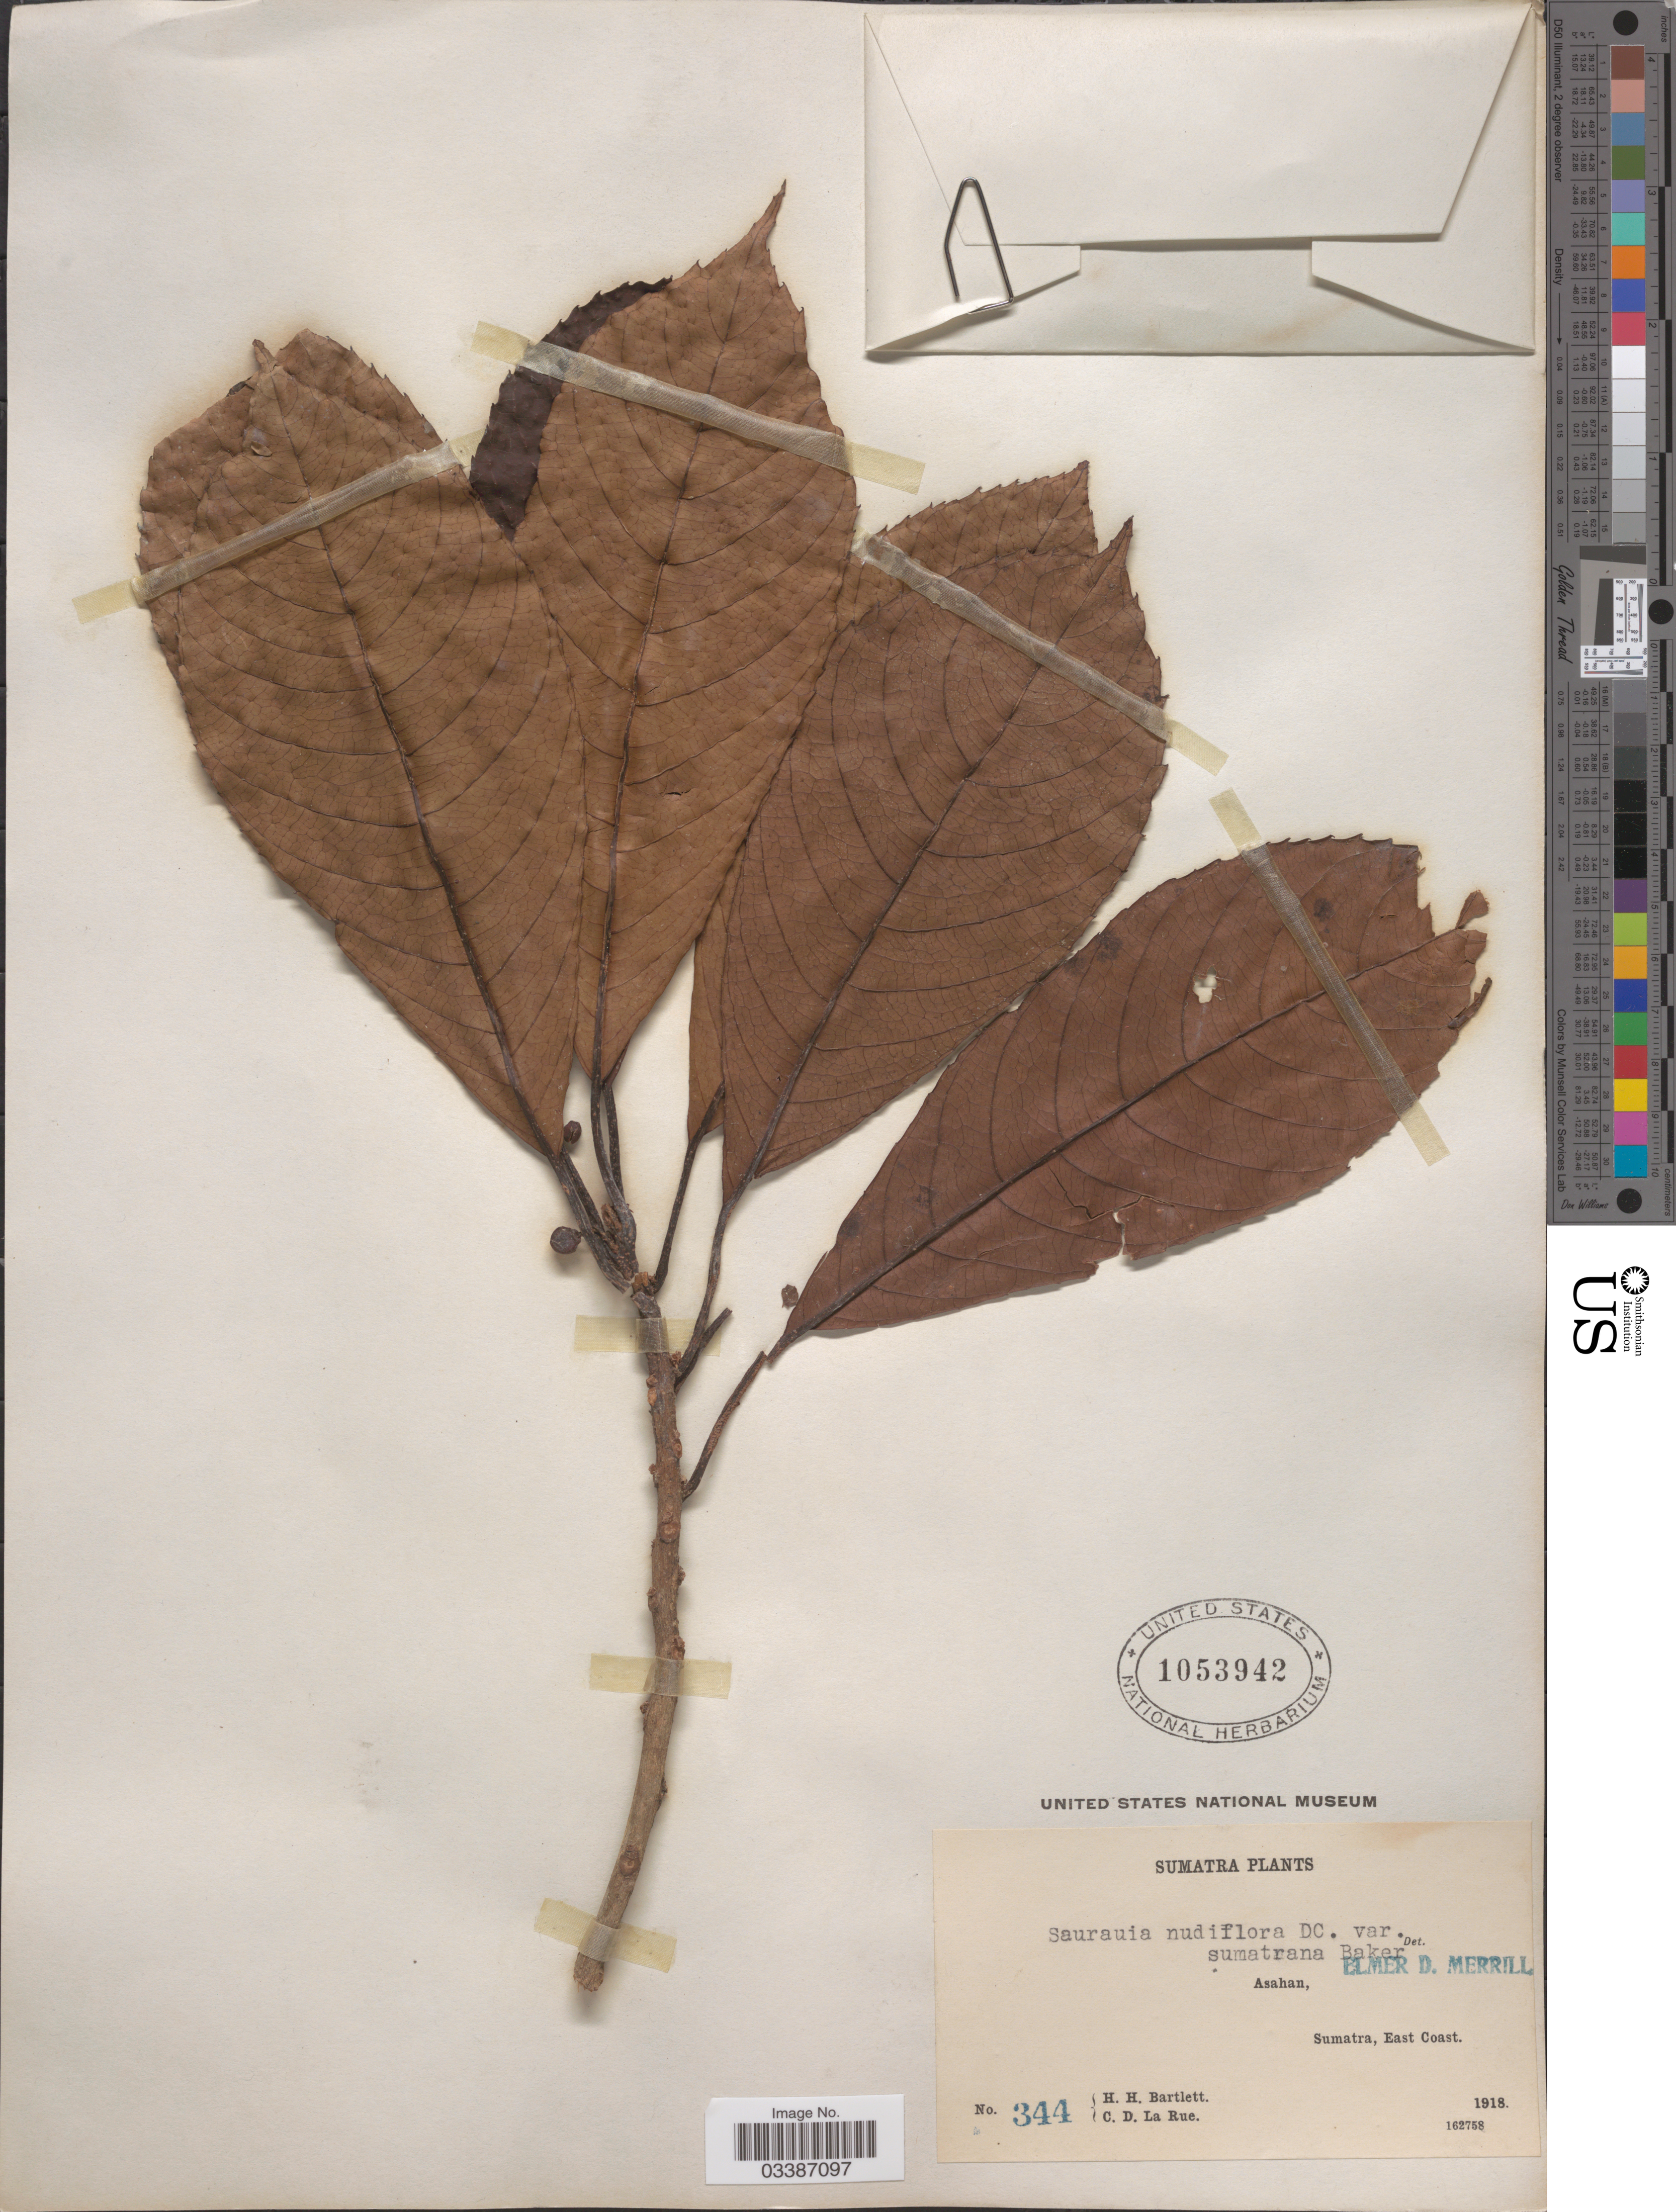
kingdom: Plantae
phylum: Tracheophyta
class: Magnoliopsida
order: Ericales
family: Actinidiaceae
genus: Saurauia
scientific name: Saurauia nudiflora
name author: DC.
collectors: H. H. Bartlett & C. La Rue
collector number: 344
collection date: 1918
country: Indonesia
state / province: Sumatra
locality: Asahan, East Coast.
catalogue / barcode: US 1053942